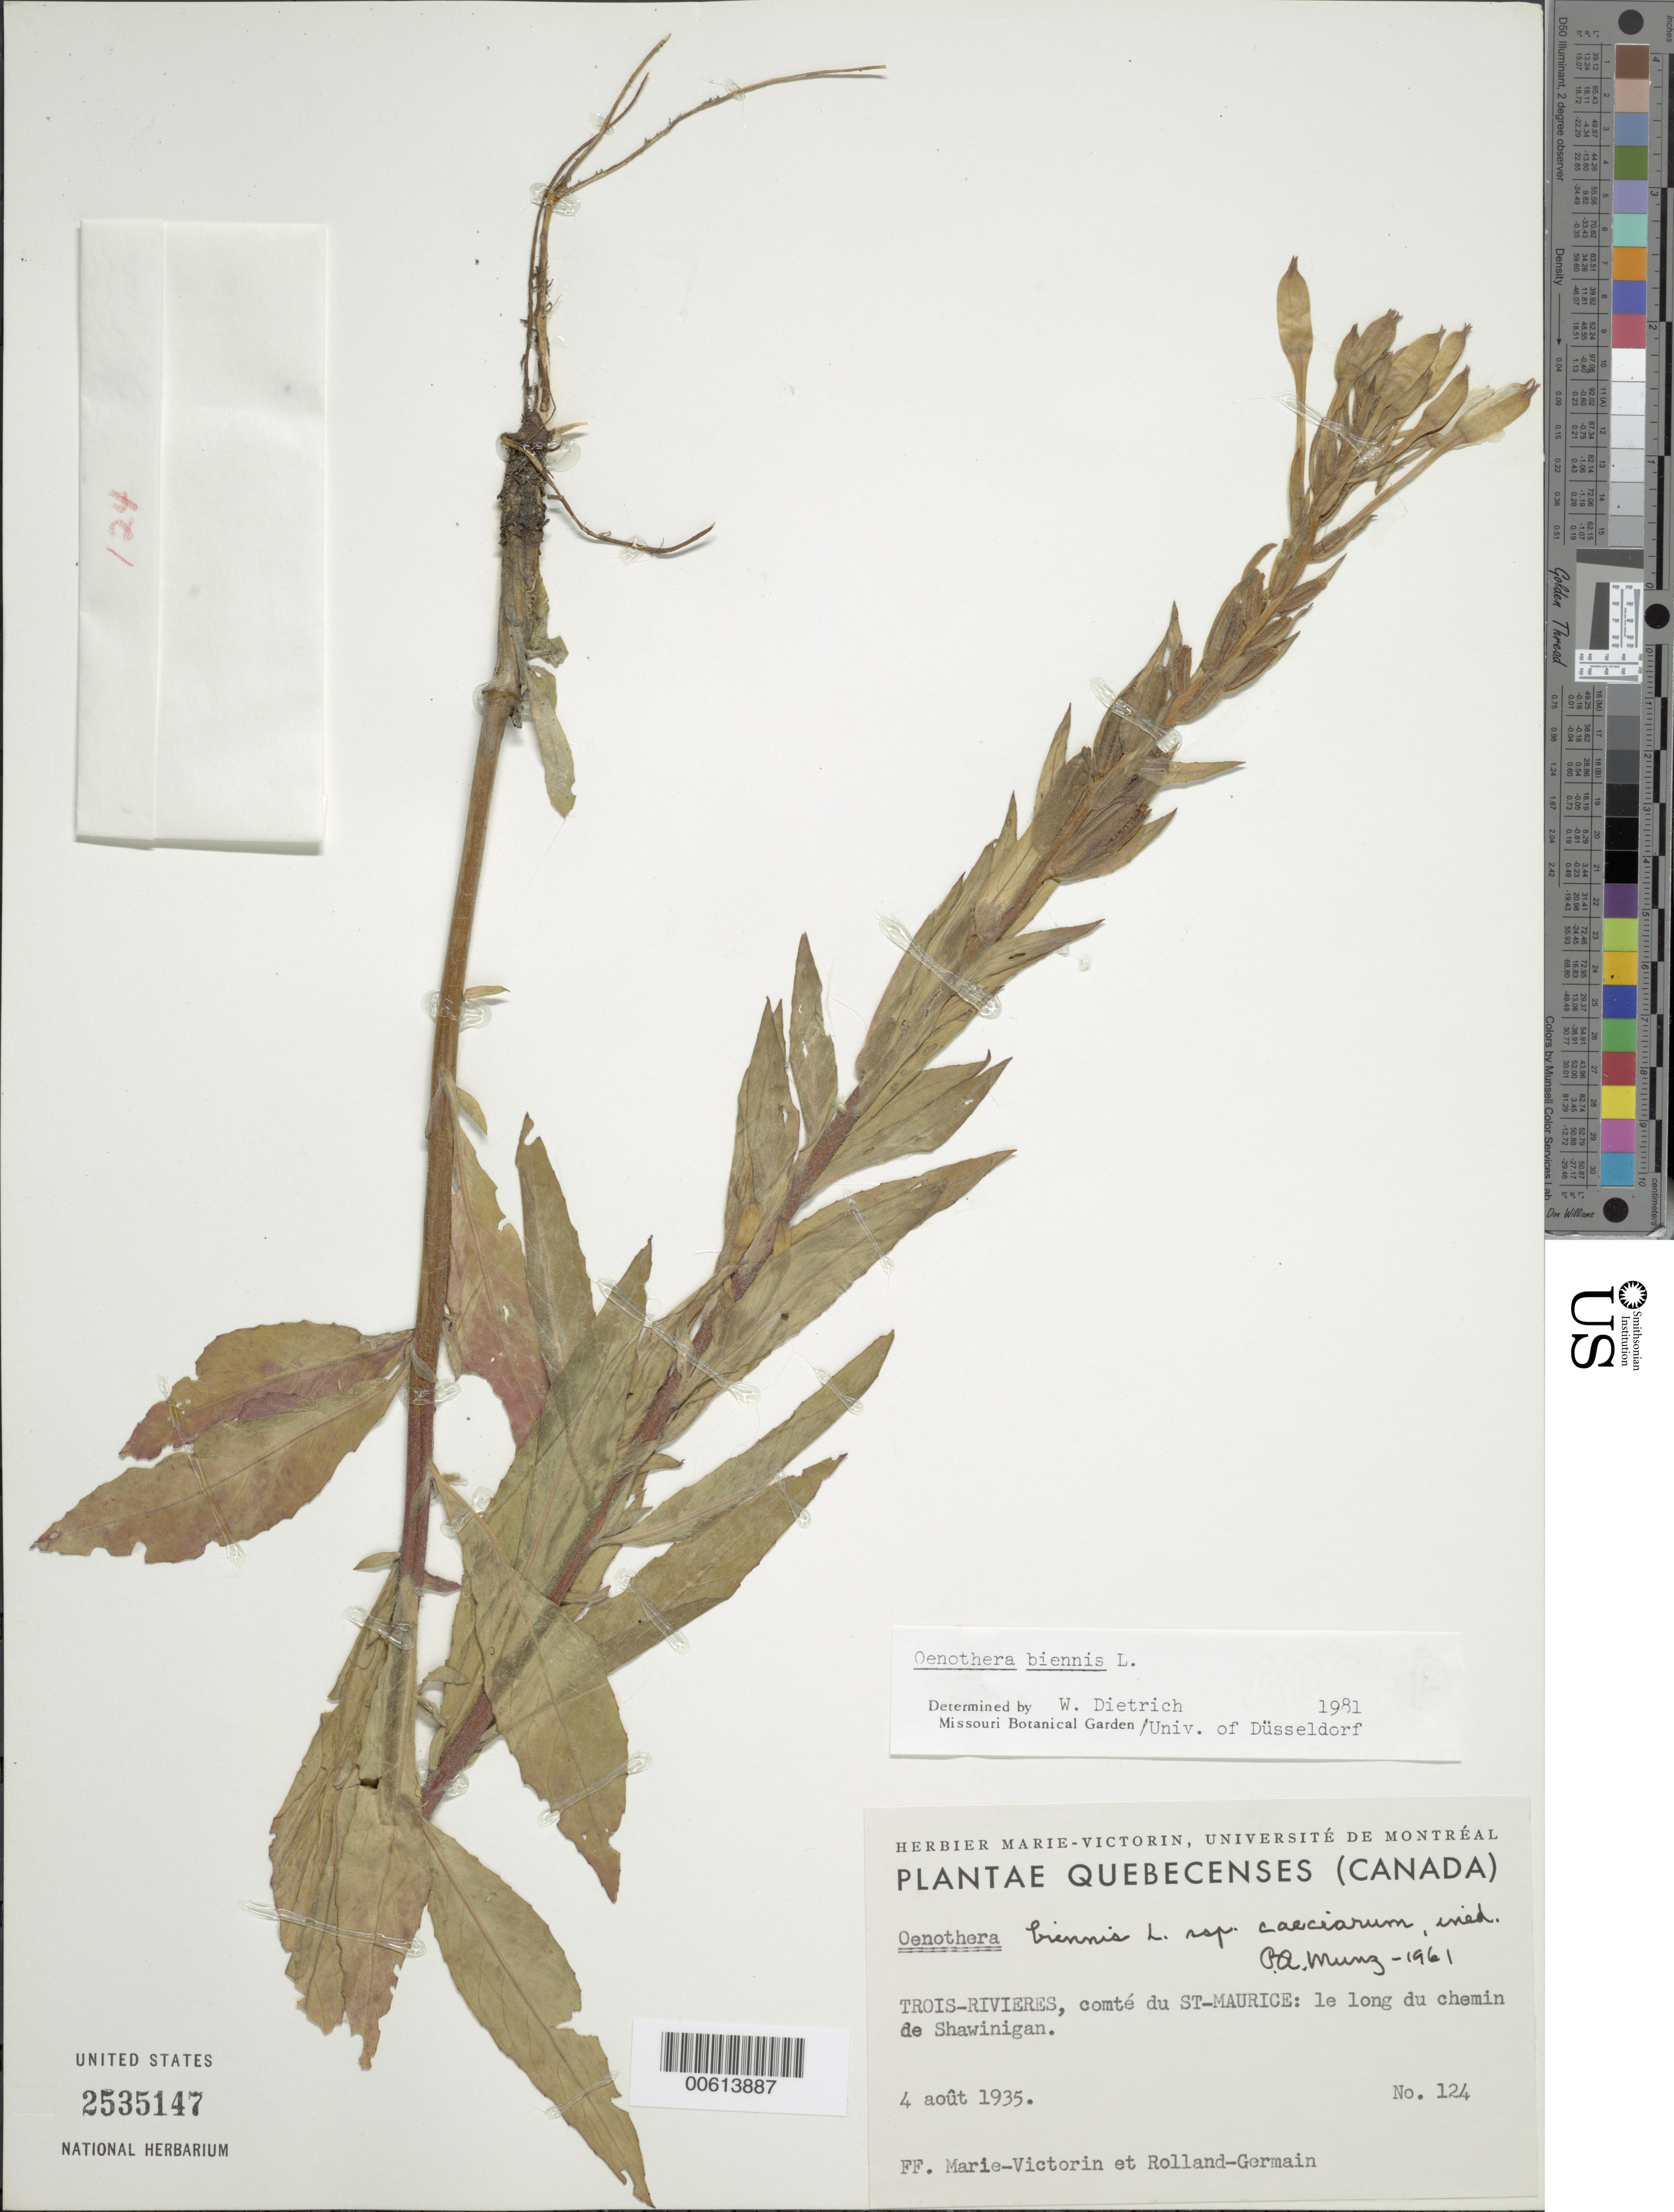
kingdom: Plantae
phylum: Tracheophyta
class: Magnoliopsida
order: Myrtales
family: Onagraceae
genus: Oenothera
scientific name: Oenothera biennis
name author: L.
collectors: Fr. Marie-Victorin & Rolland-Germain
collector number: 124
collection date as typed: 04 Aug 1935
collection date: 1935-08-04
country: Canada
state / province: Quebec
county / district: Francheville / Le Haut-Saint-Maurice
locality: Trois Rivieres, comte du St. Maurice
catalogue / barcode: US 2535147